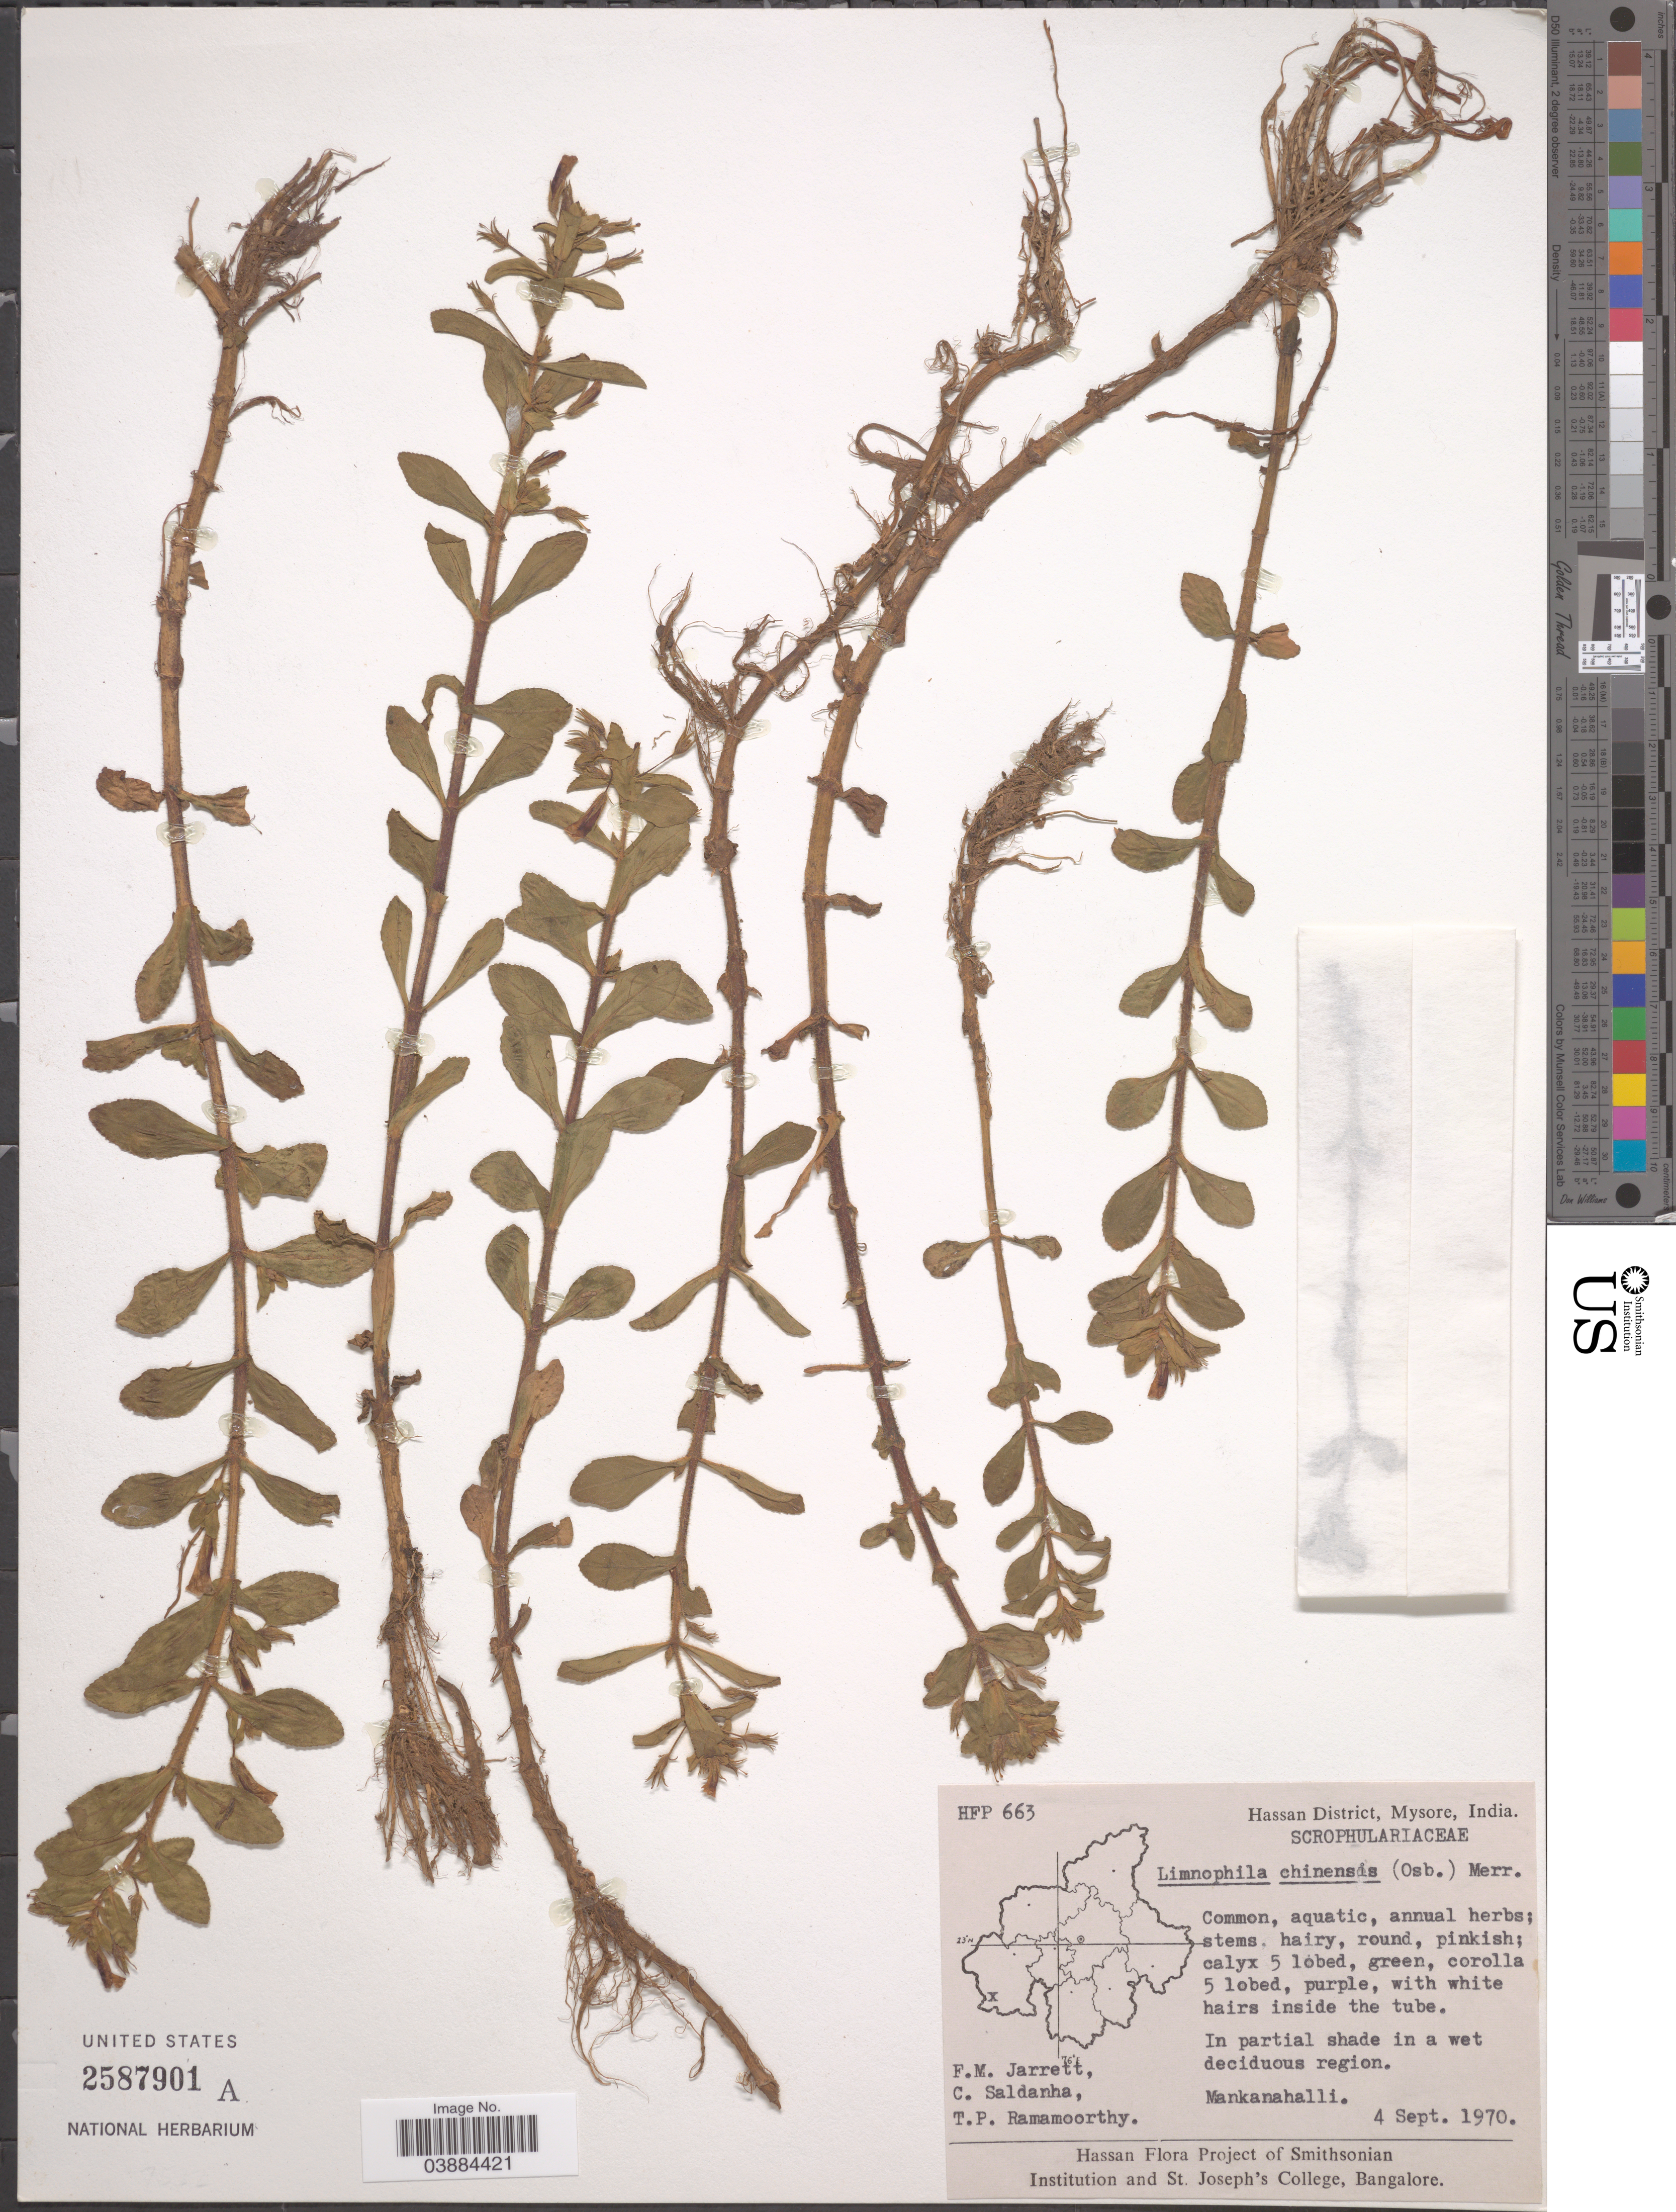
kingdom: Plantae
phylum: Tracheophyta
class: Magnoliopsida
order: Lamiales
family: Plantaginaceae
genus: Limnophila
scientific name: Limnophila chinensis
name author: (Osbeck) Merr.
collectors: F. M. Jarrett, C. Saldanha & T. P. Ramamoorthy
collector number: HFP 663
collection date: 1970-09-04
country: India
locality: Hassan District, Mysore. Mankanahalli.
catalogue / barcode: US 2587901A